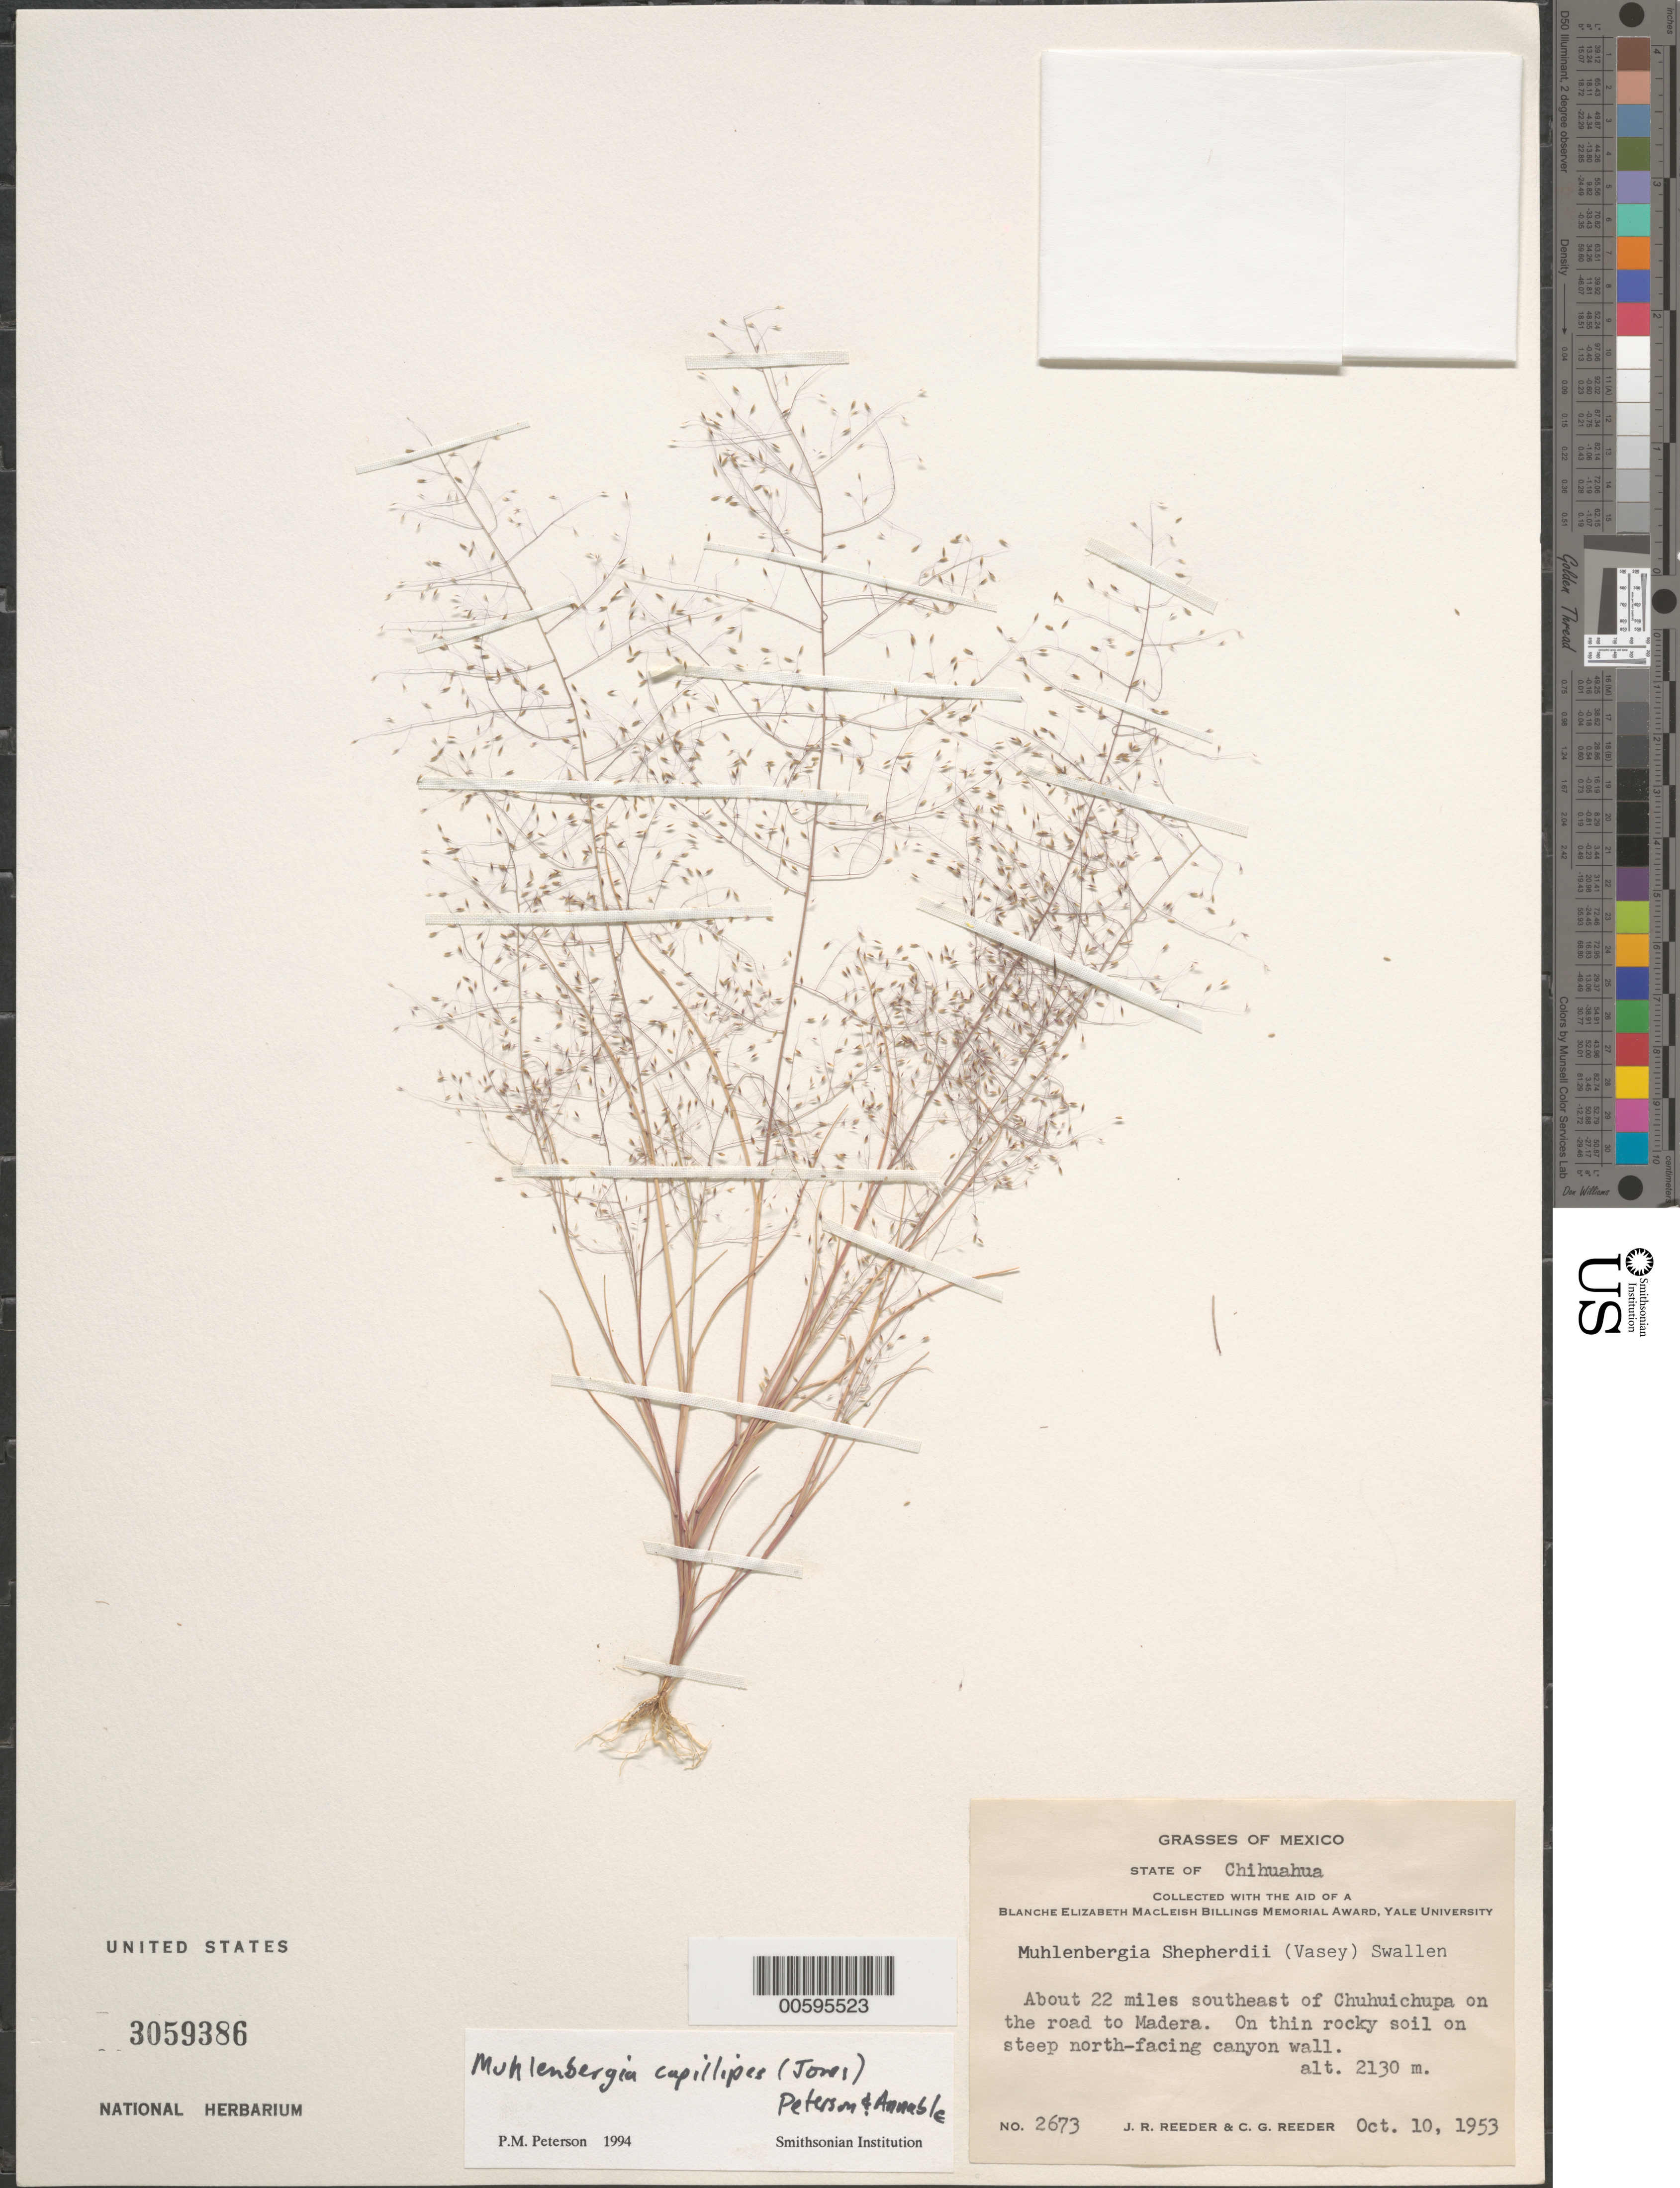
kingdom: Plantae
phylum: Tracheophyta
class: Liliopsida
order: Poales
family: Poaceae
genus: Muhlenbergia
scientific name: Muhlenbergia capillipes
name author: (M.E. Jones) P.M. Peterson & Annable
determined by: Peterson, Paul M., (BOT), Smithsonian Institution - National Museum of Natural History (UNITED STATES)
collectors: J. R. Reeder & C. G. Reeder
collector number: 2673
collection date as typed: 10 Oct 1953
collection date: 1953-10-10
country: Mexico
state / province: Chihuahua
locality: Ca 22 mi SE of Chuhuichupa on the road to Madera.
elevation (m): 2130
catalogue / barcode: US 3059386